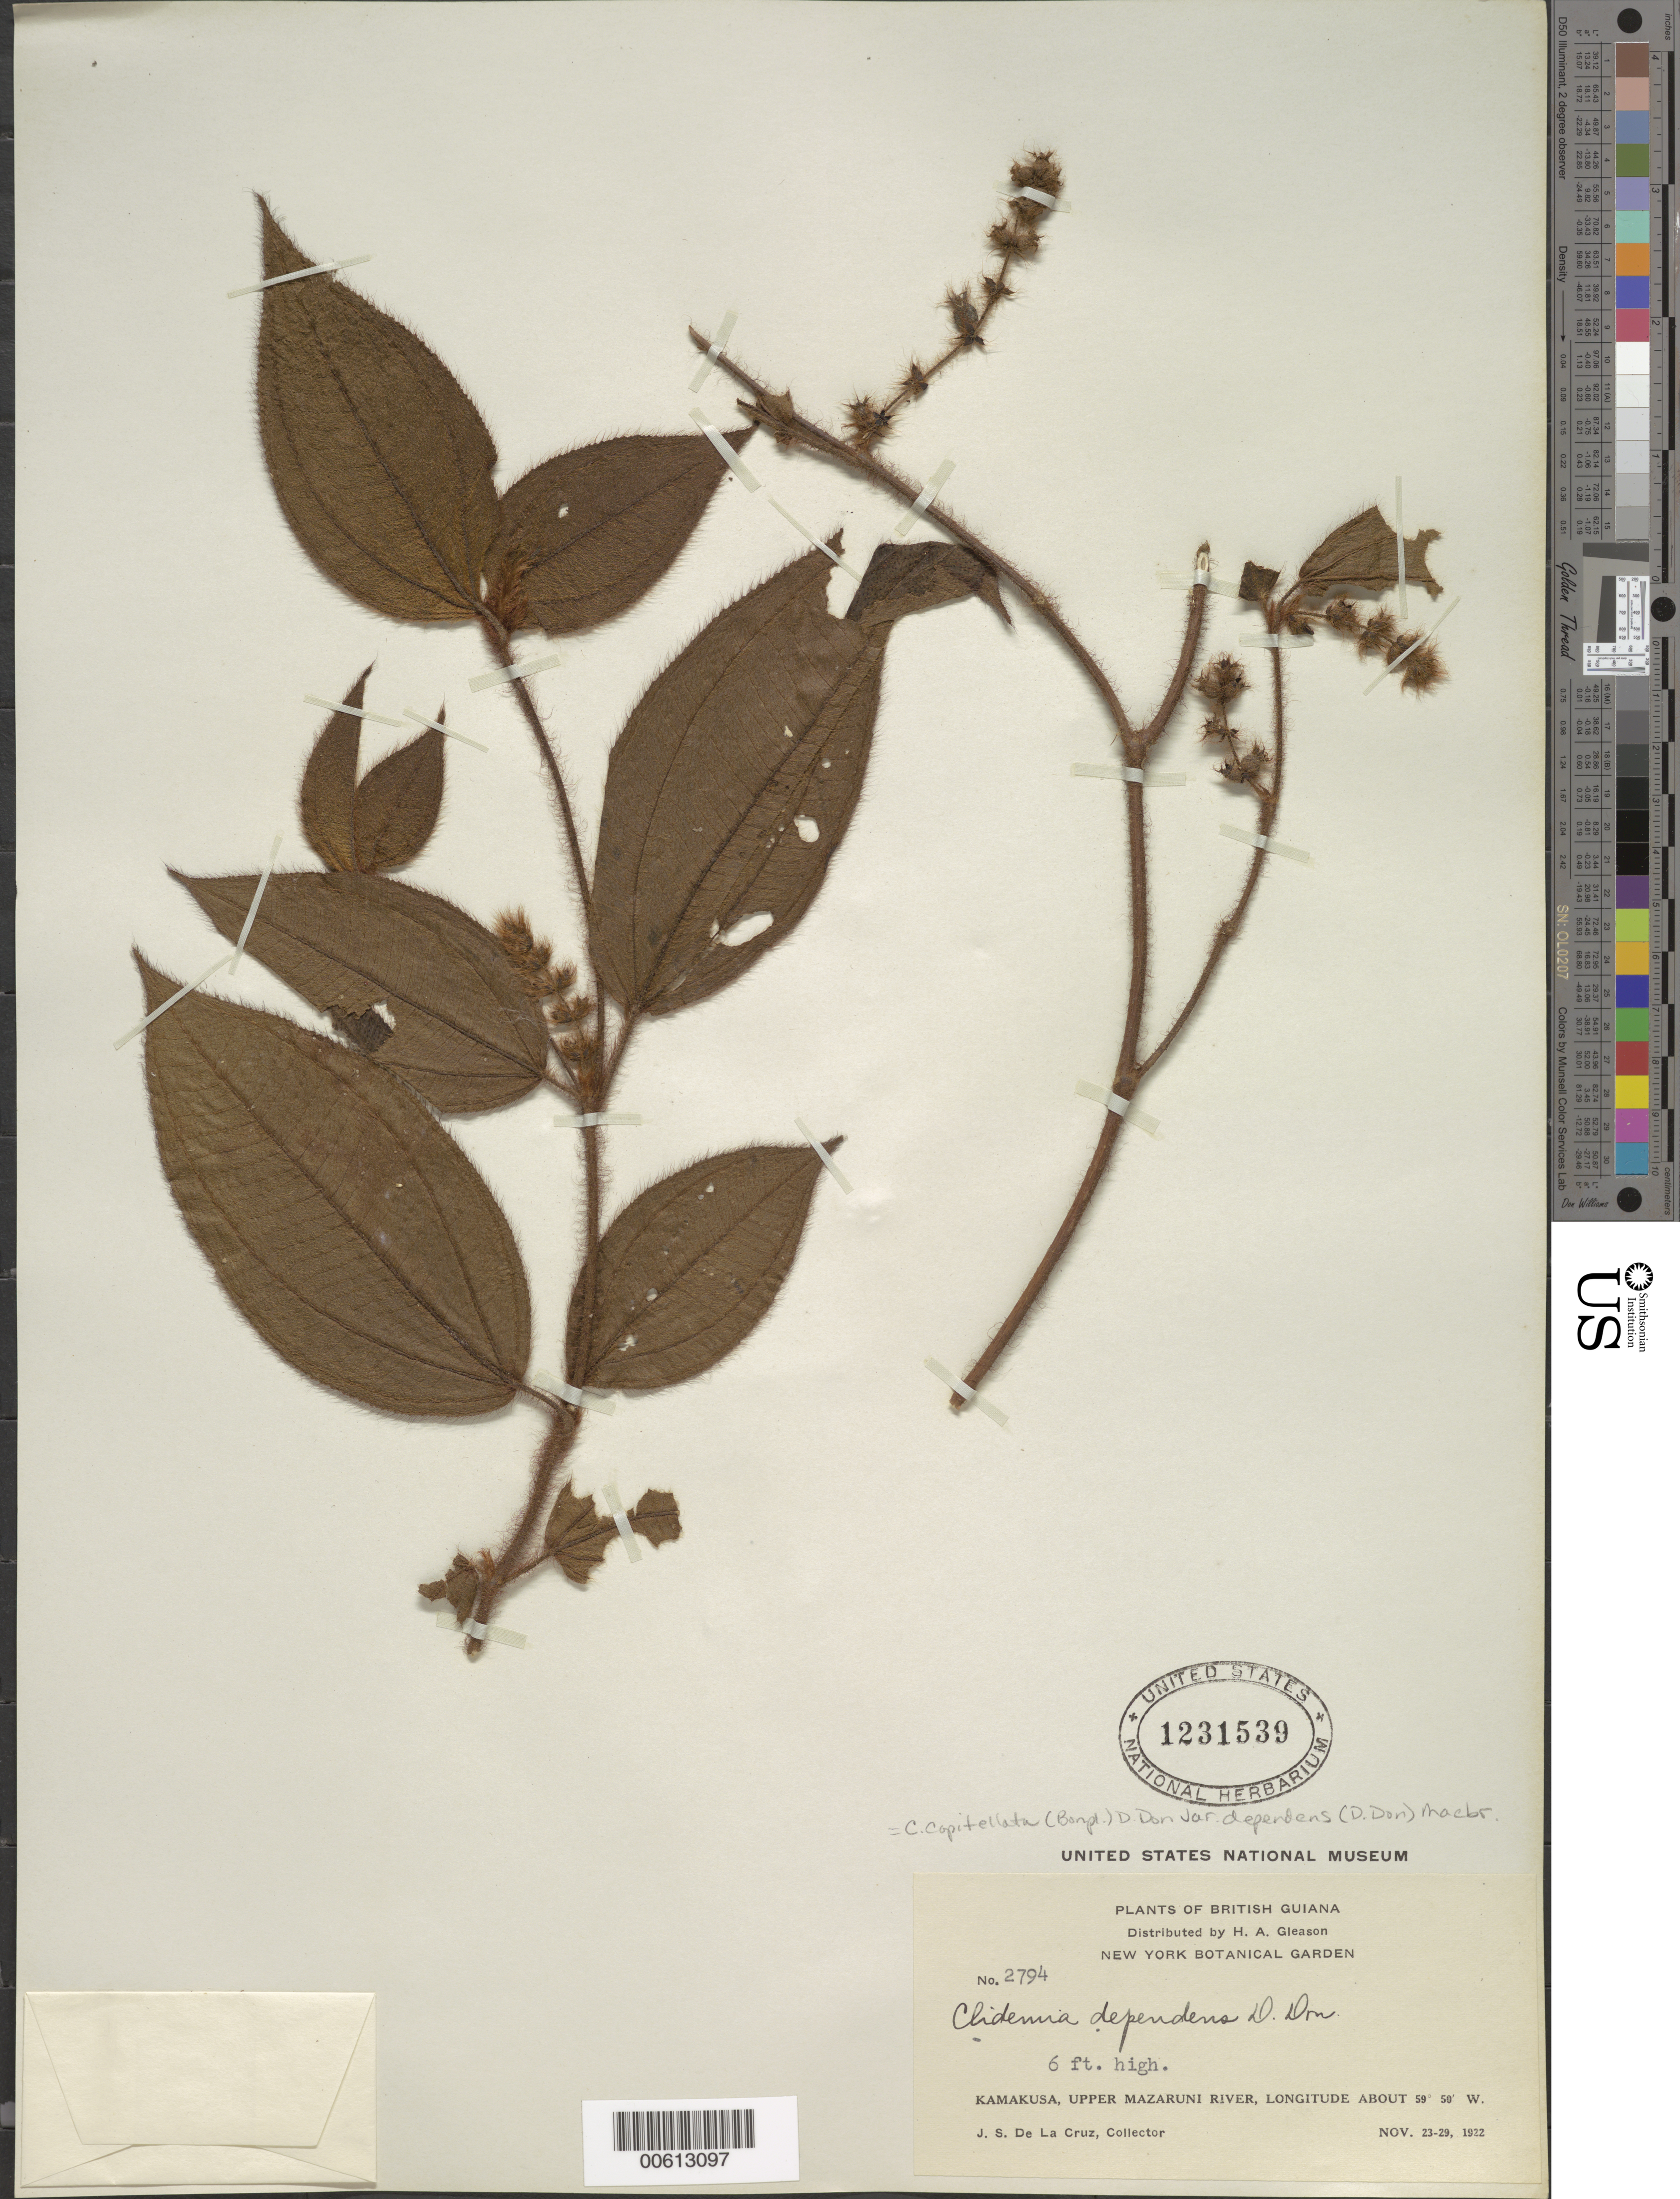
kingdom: Plantae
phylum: Tracheophyta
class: Magnoliopsida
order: Myrtales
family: Melastomataceae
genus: Clidemia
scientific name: Clidemia capitellata var. dependens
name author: (Pav. & D. Don) J.F. Macbr.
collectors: J. S. de la Cruz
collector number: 2794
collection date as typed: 23-Nov-22 to 29-Nov-22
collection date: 1922-11-23/1922-11-29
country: Guyana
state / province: Cuyuni-Mazaruni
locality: Kamakusa, Upper Mazaruni R.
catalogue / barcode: US 1231539